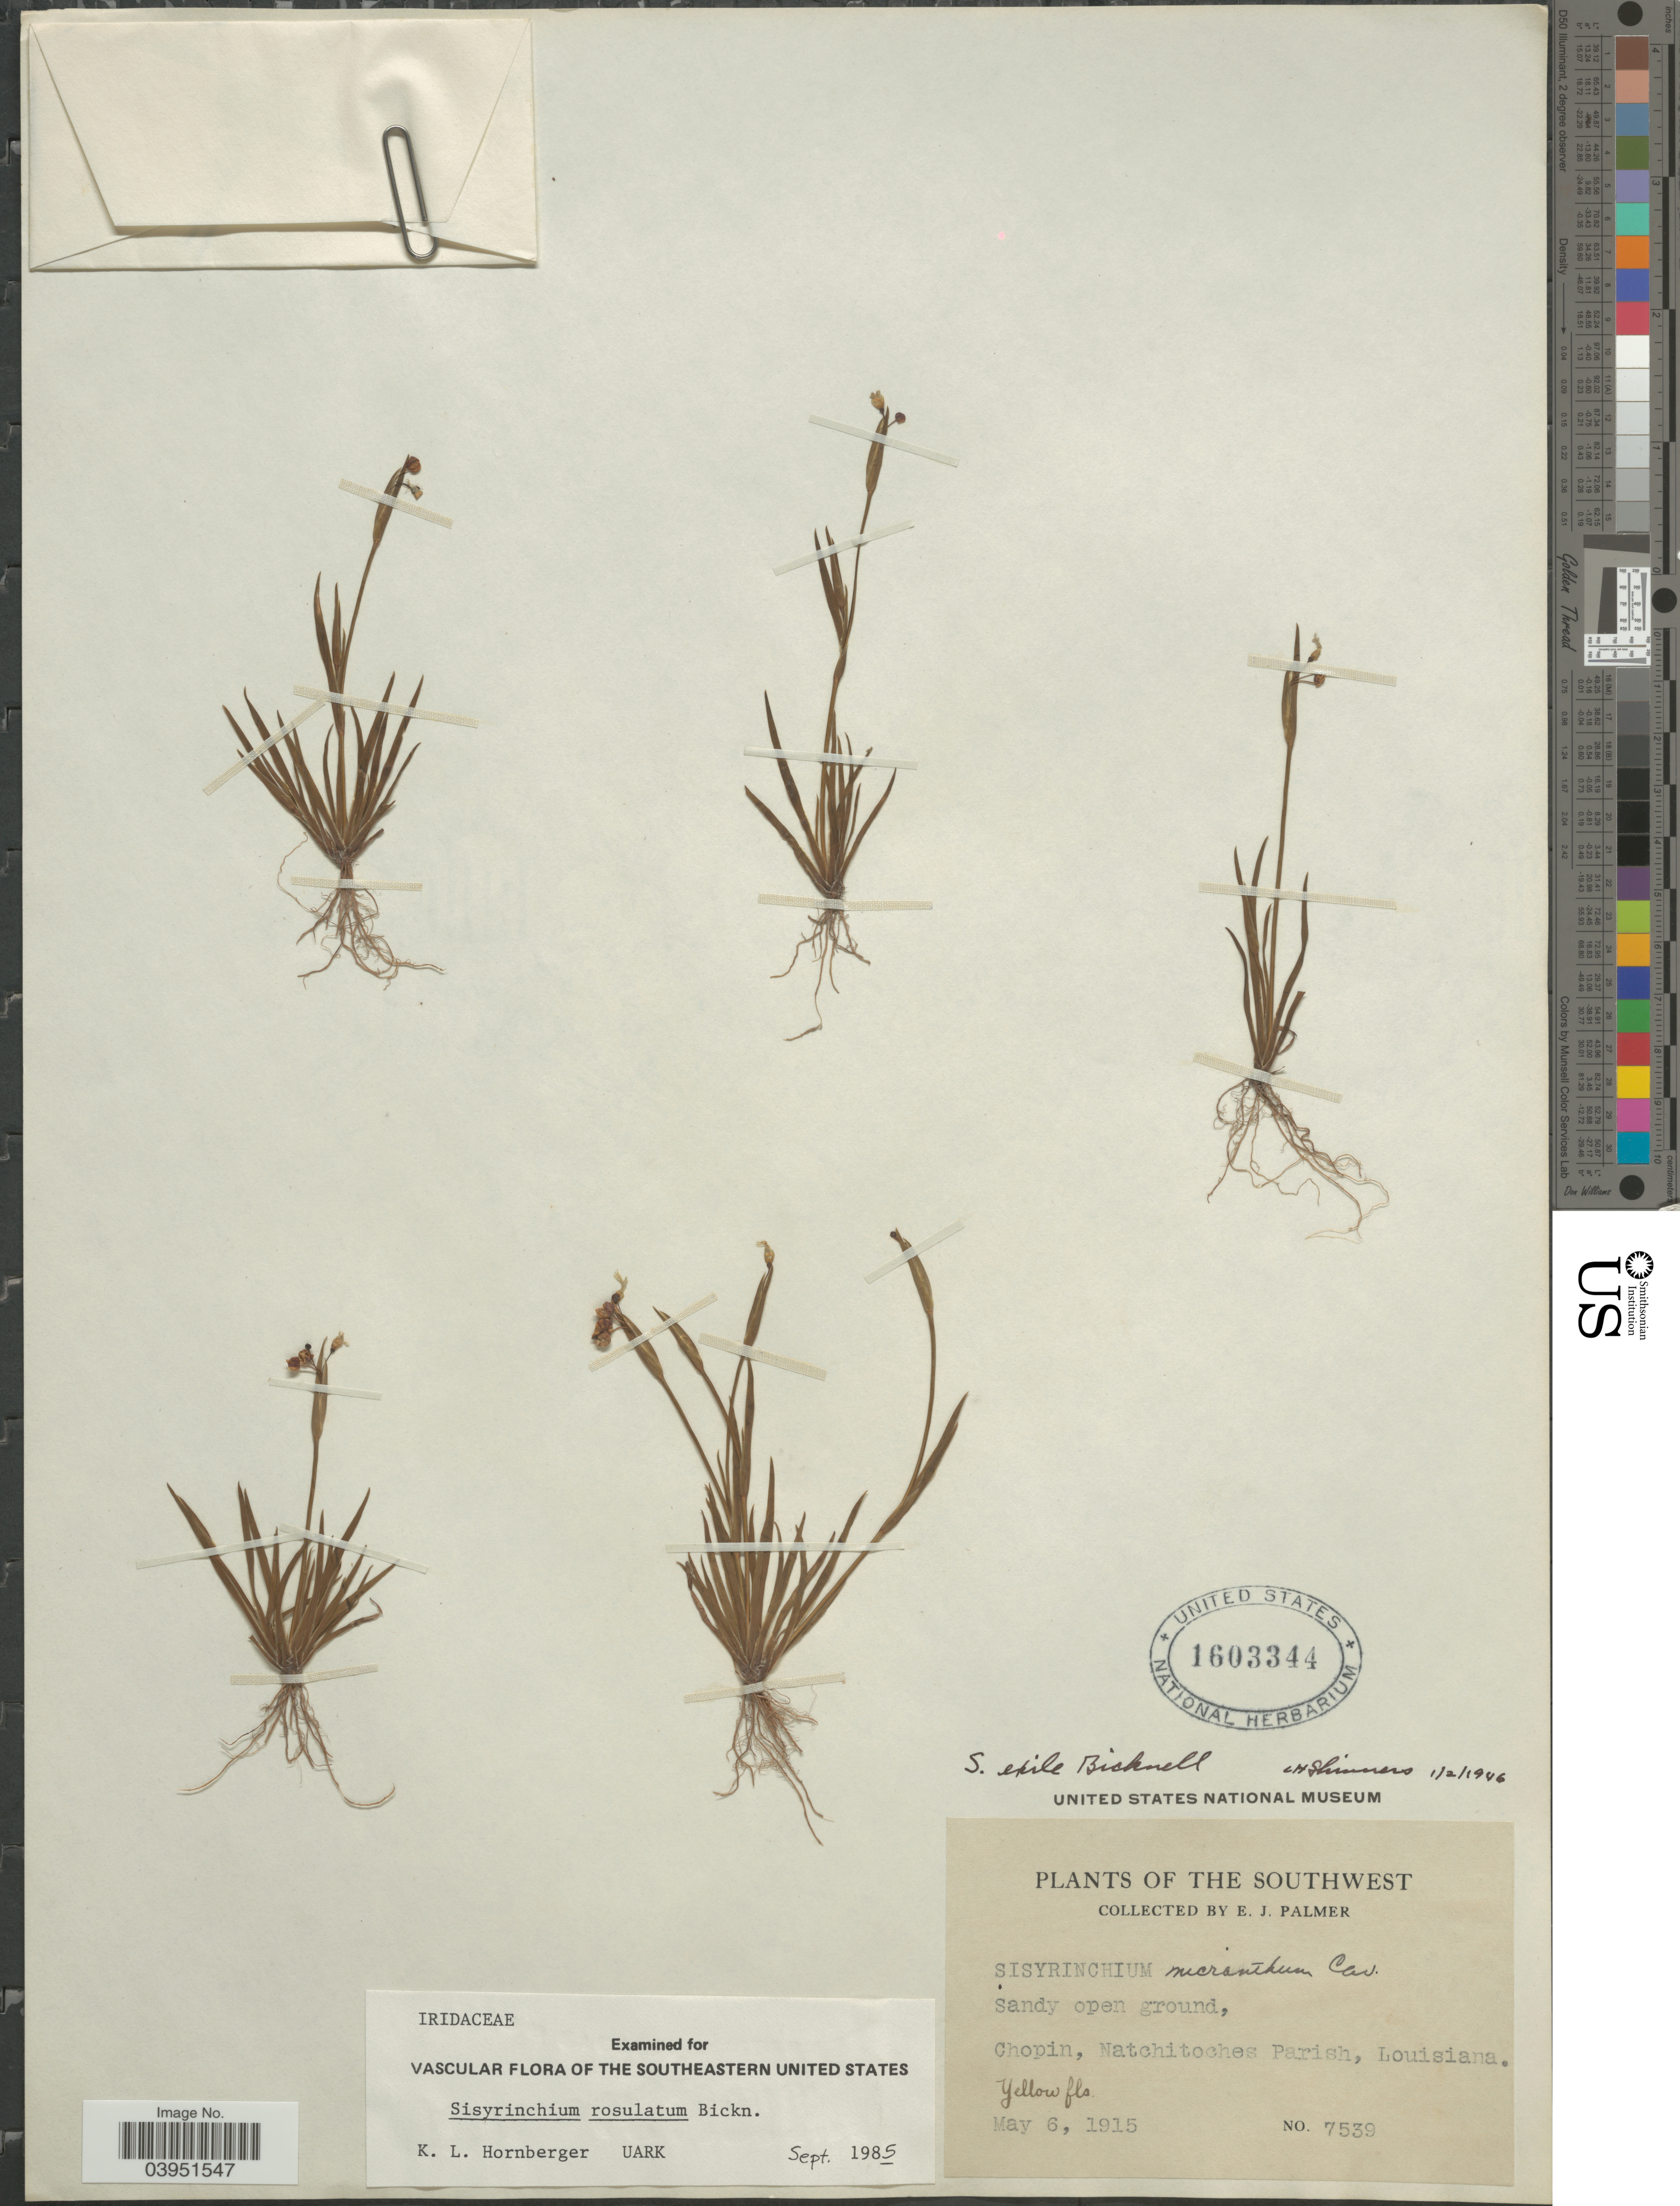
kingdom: Plantae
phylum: Tracheophyta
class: Liliopsida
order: Asparagales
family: Iridaceae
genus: Sisyrinchium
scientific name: Sisyrinchium rosulatum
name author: E.P. Bicknell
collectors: E. J. Palmer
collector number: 7539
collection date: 1915-05-06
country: United States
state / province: Louisiana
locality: The Southwest. Chopin, Natchitoches Parish.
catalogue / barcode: US 1603344